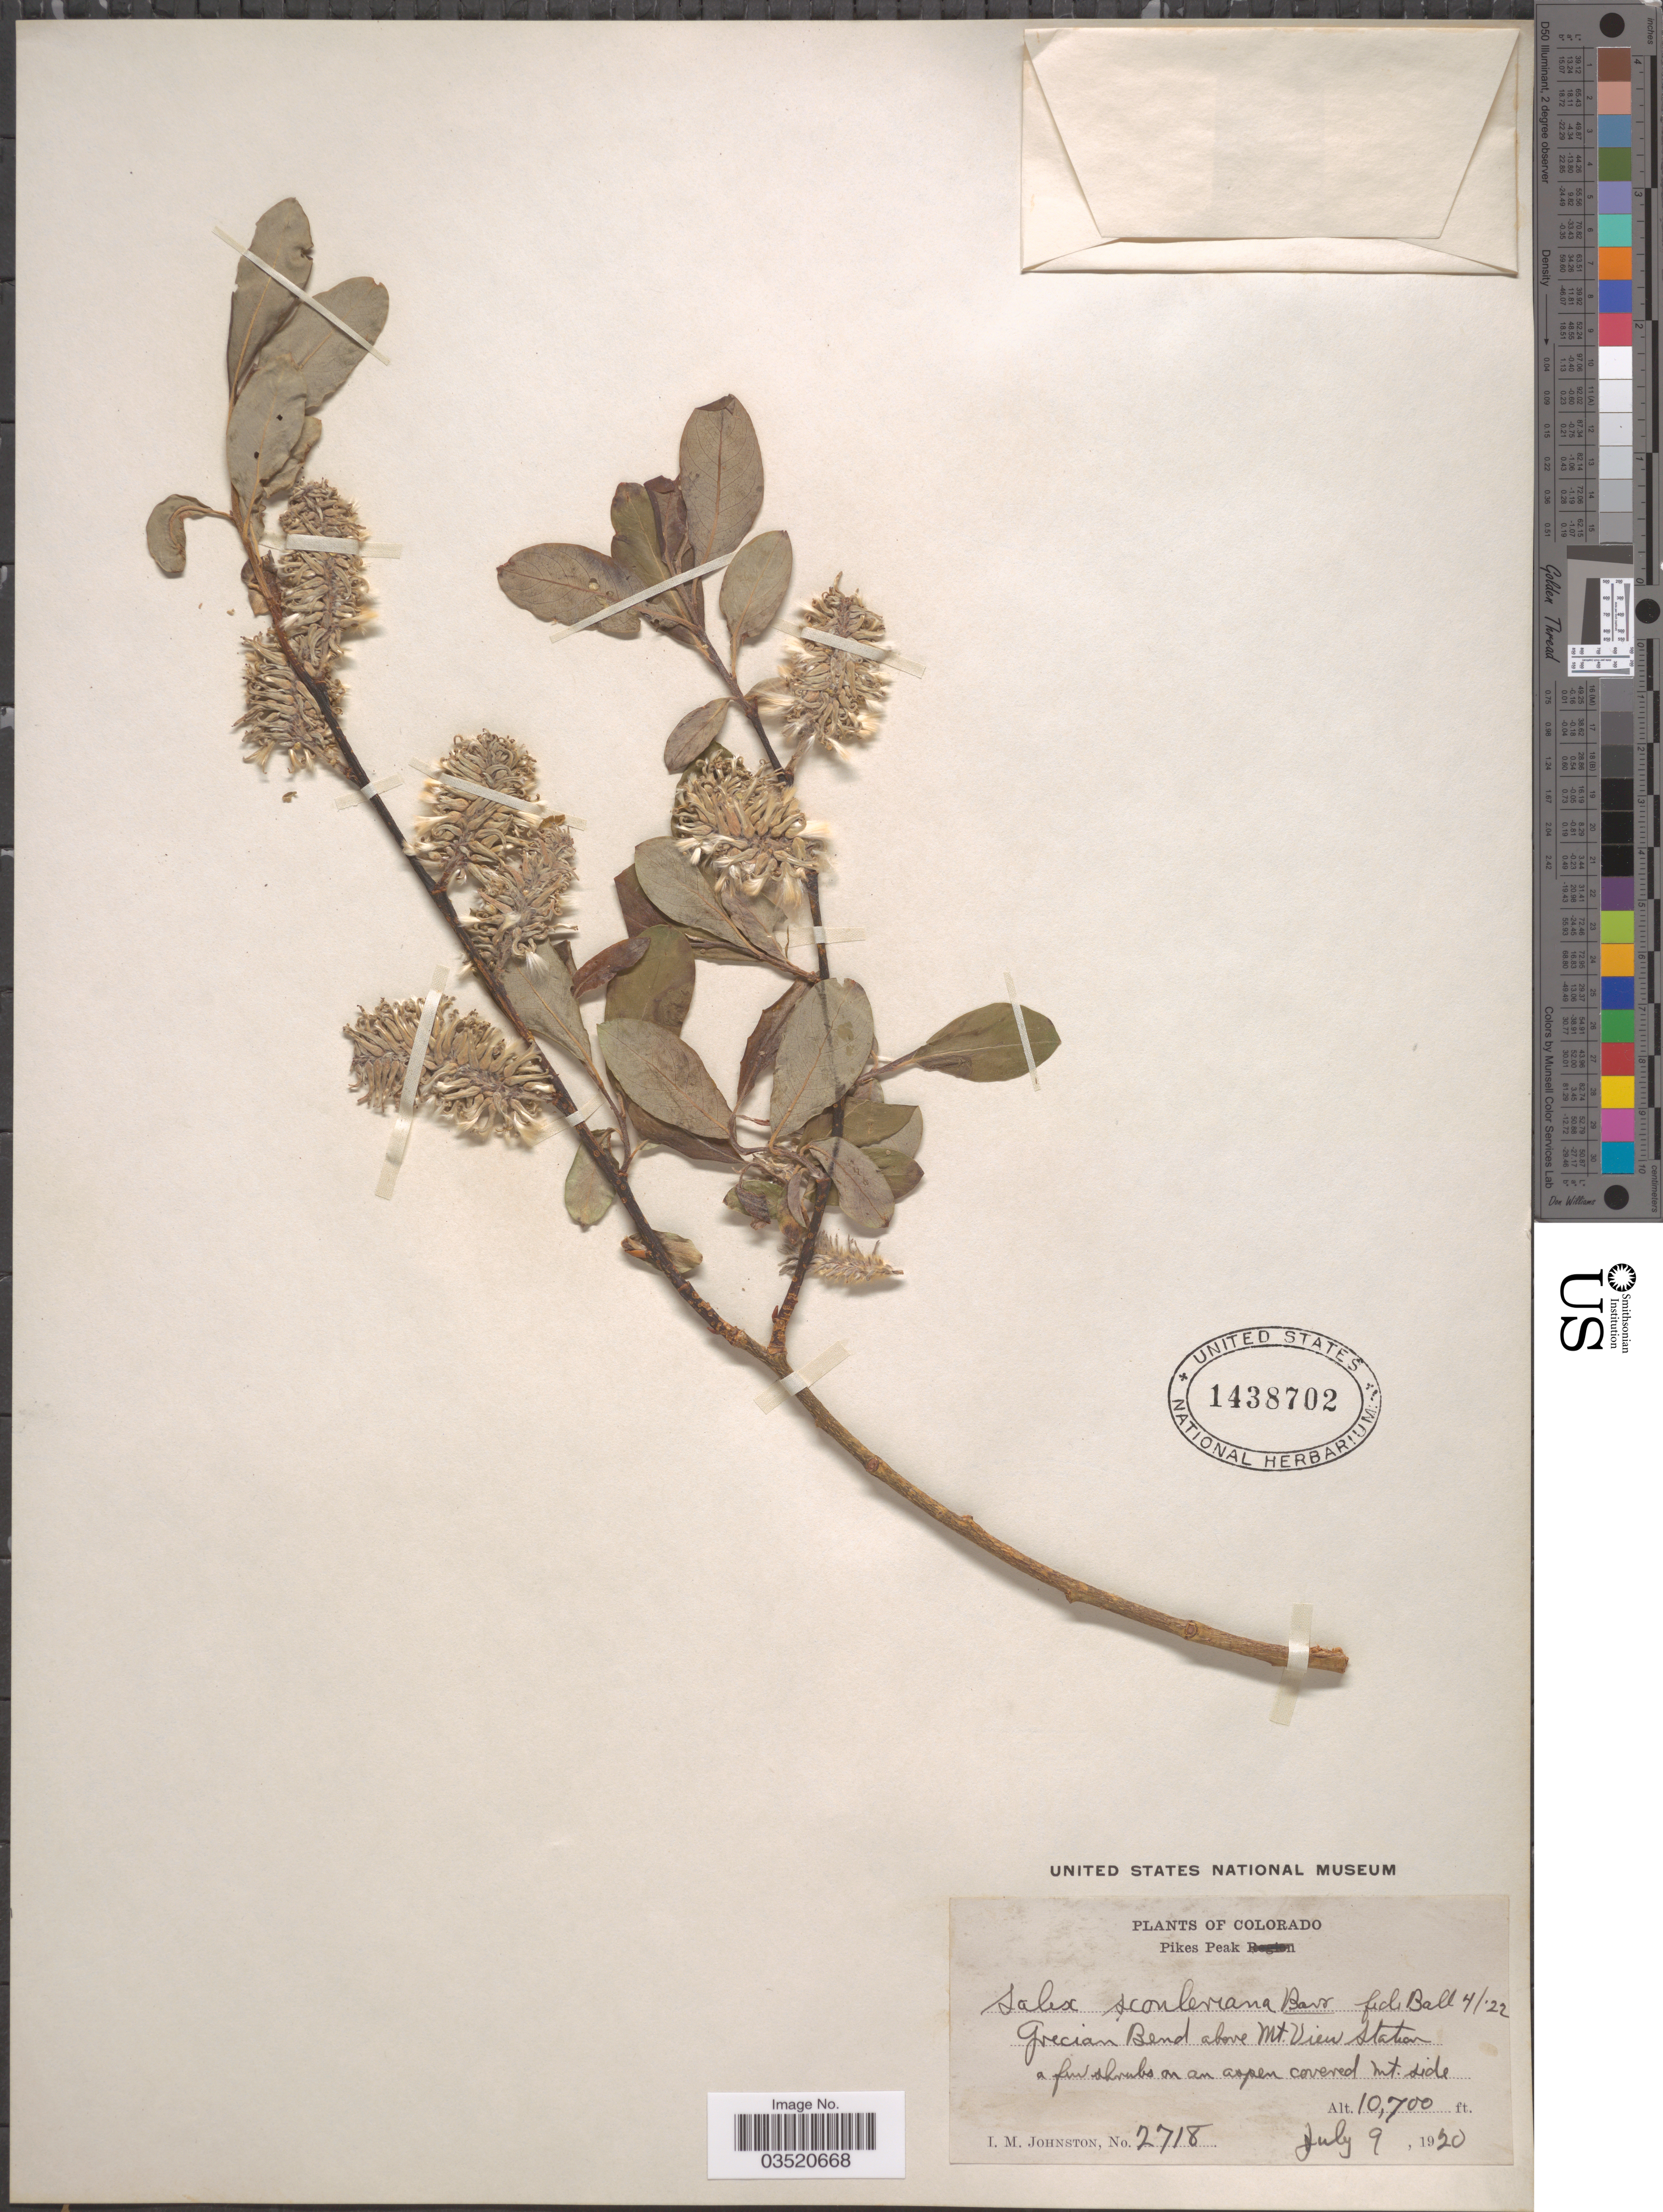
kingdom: Plantae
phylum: Tracheophyta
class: Magnoliopsida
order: Malpighiales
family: Salicaceae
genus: Salix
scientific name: Salix scouleriana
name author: Barratt ex Hook.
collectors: I.M. Johnston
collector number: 2718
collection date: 1920-07-09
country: United States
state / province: Colorado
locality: Pikes Peak. Grecian Bend above Mt. View Station.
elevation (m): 3261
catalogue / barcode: US 1438702